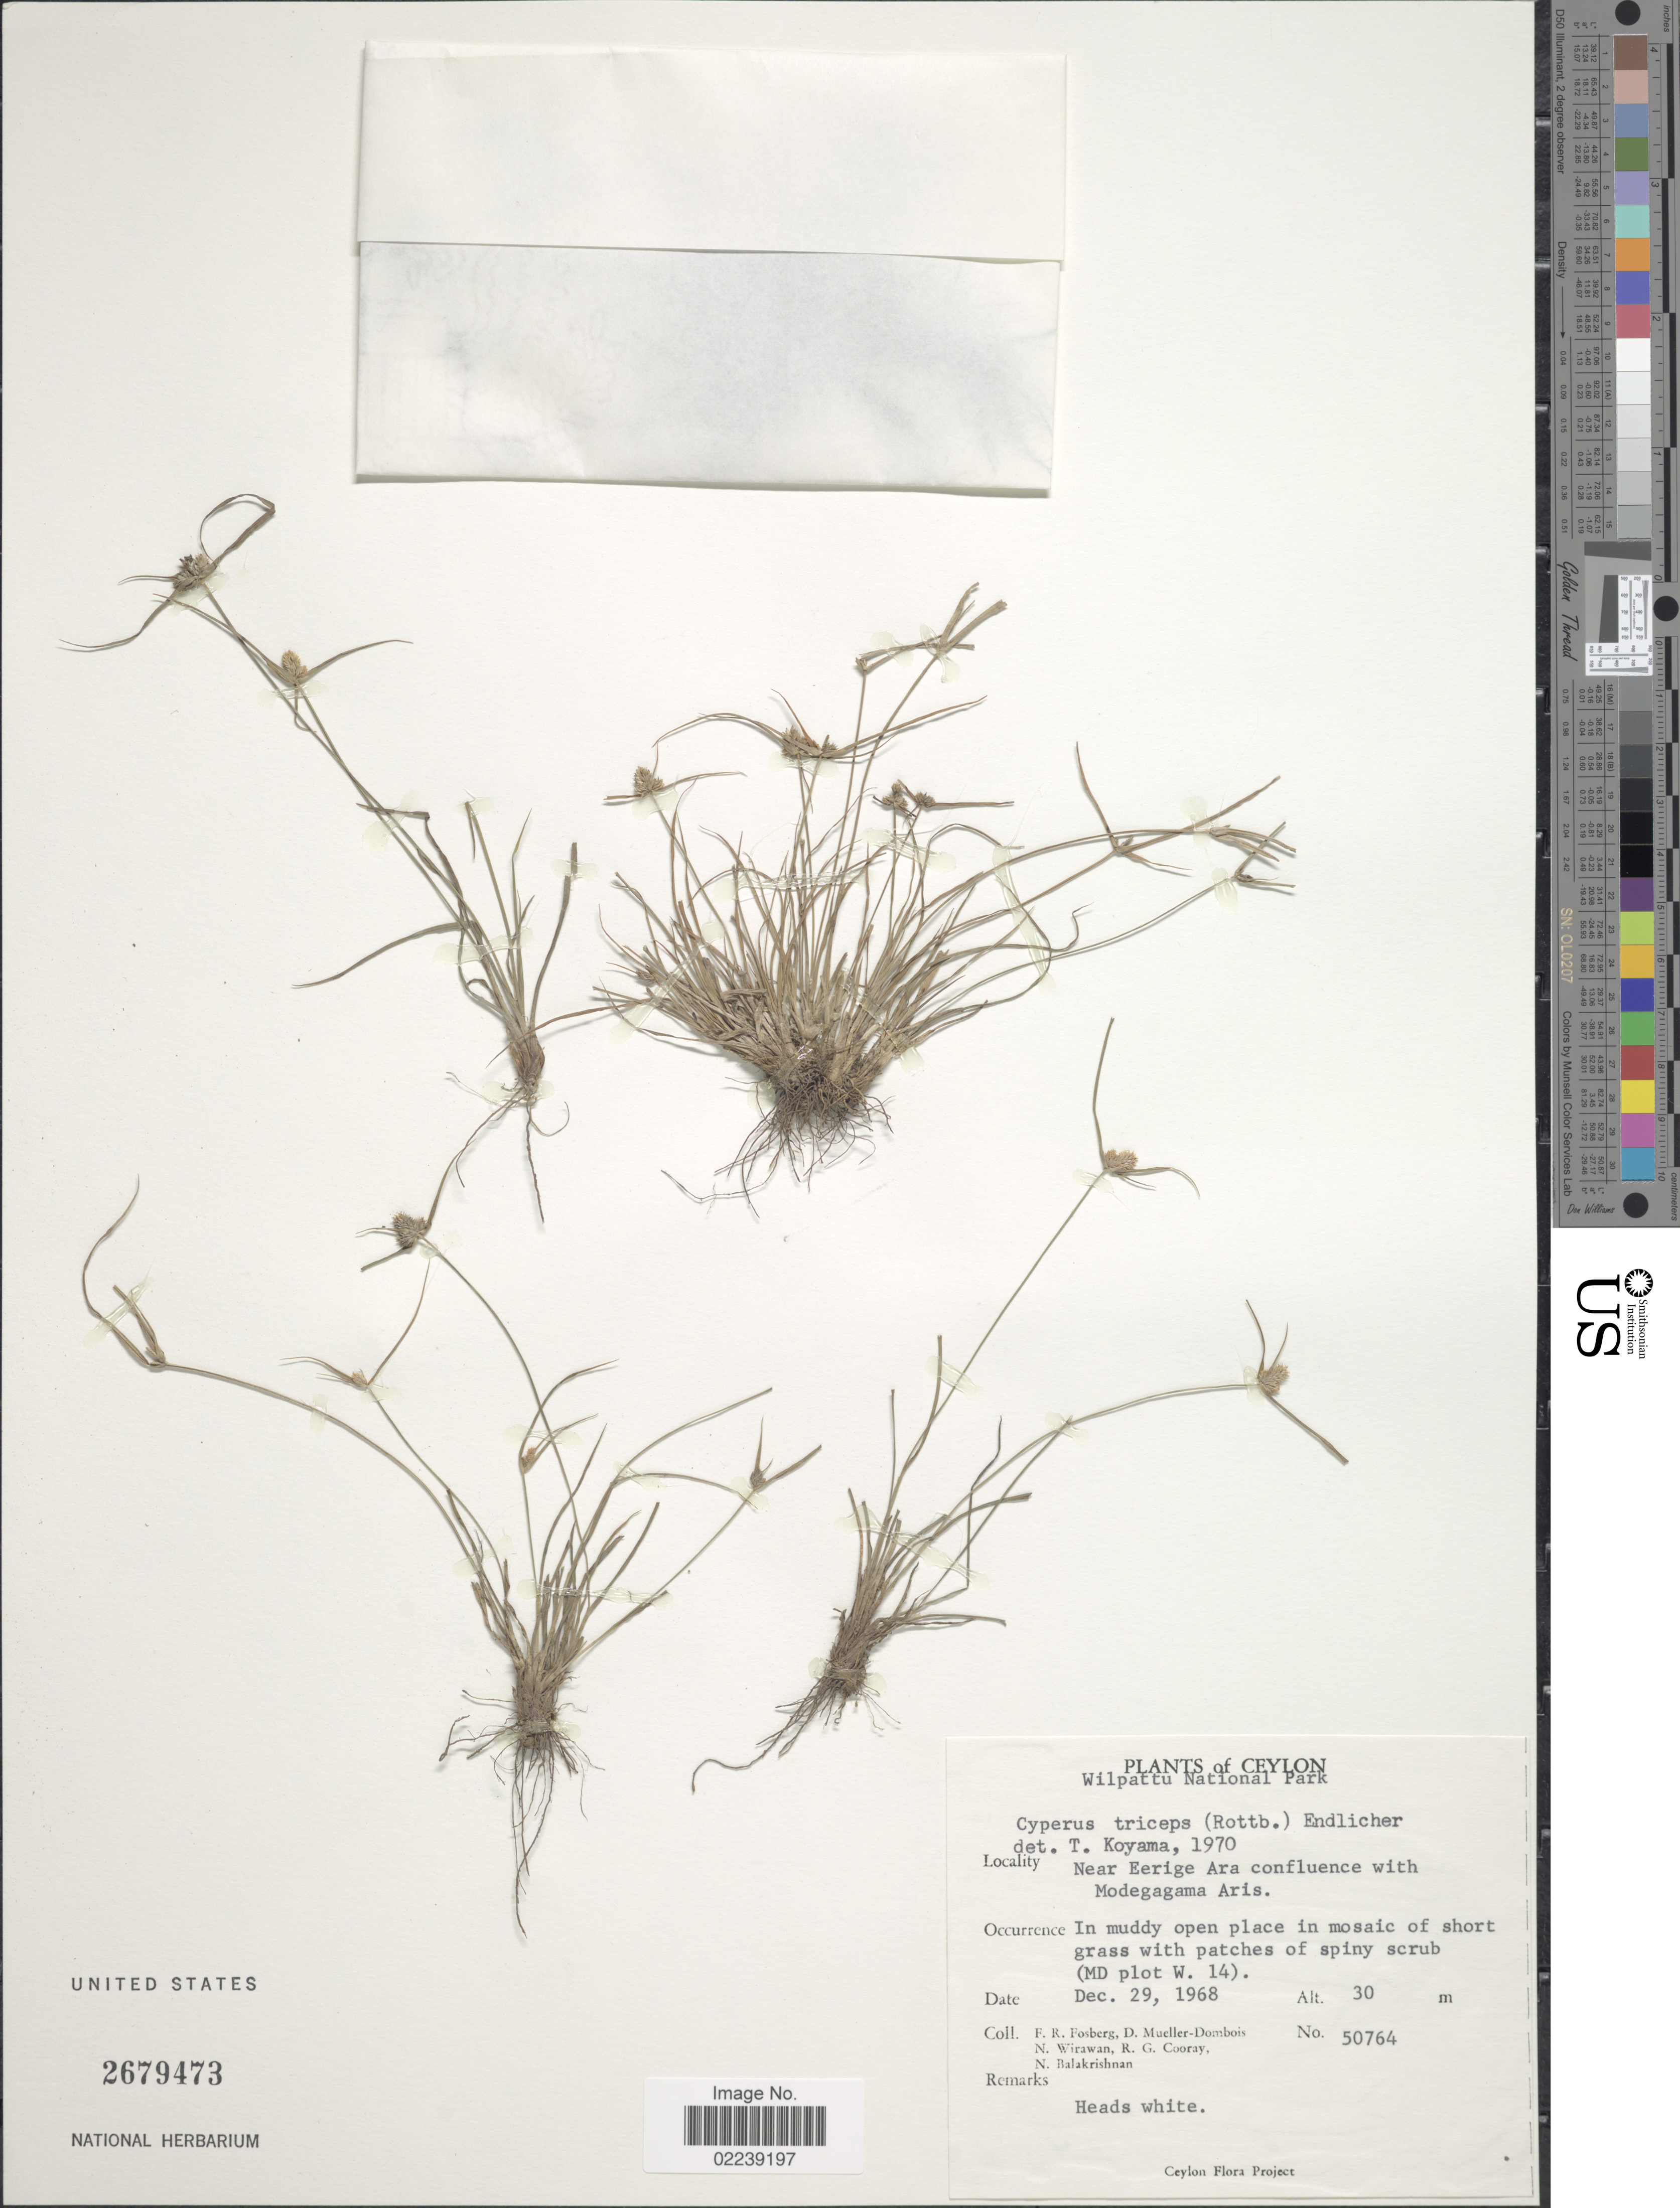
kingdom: Plantae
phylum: Tracheophyta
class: Liliopsida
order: Poales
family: Cyperaceae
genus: Cyperus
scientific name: Cyperus tenuifolius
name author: (Steud.) Dandy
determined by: Strong, M. T., (US), Smithsonian Institution - National Museum of Natural History (UNITED STATES)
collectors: F. R. Fosberg, D. Mueller-Dombois, N. Wirawan, R. Cooray & N. Balakrishnan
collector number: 50764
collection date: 1968-12-29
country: Sri Lanka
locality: Ceylon. Wilpattu National Park, Near Eerige Ara confluence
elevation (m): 30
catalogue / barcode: US 2679473